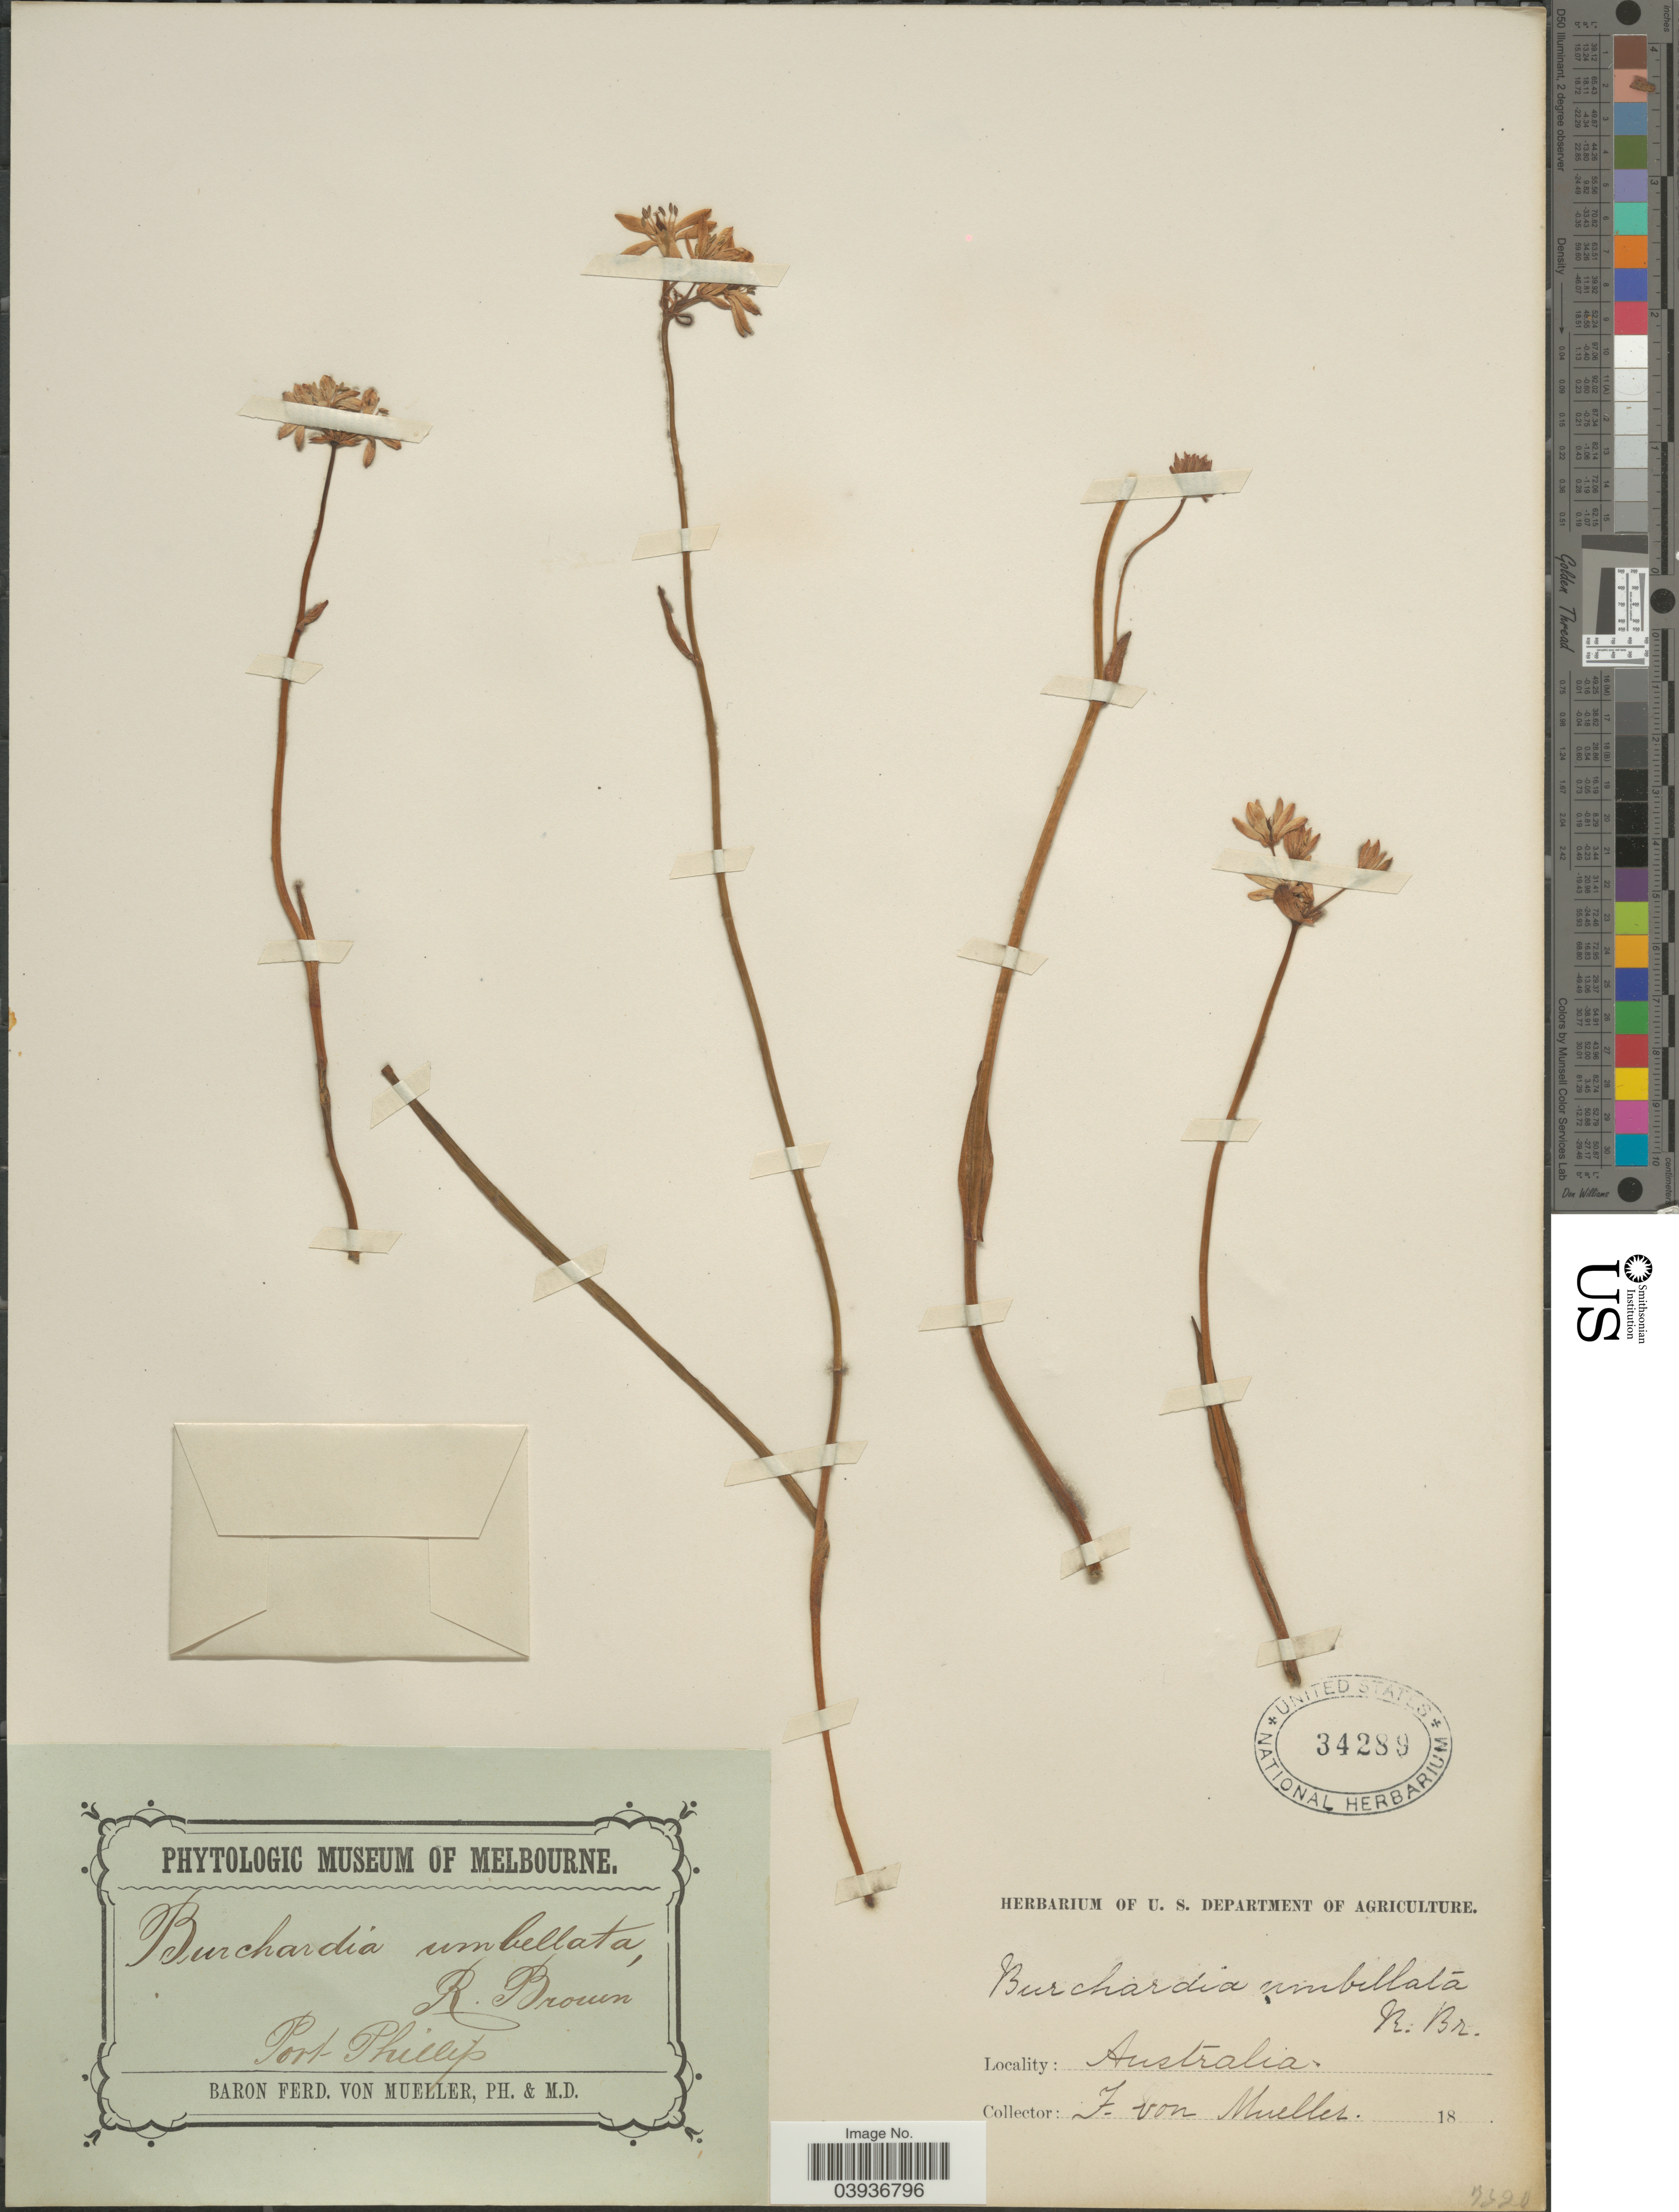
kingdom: Plantae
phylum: Tracheophyta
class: Liliopsida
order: Liliales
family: Colchicaceae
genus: Burchardia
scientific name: Burchardia umbellata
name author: R. Br.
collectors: F. Mueller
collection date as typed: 18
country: Australia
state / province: Victoria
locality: Port Phillip.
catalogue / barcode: US 34289